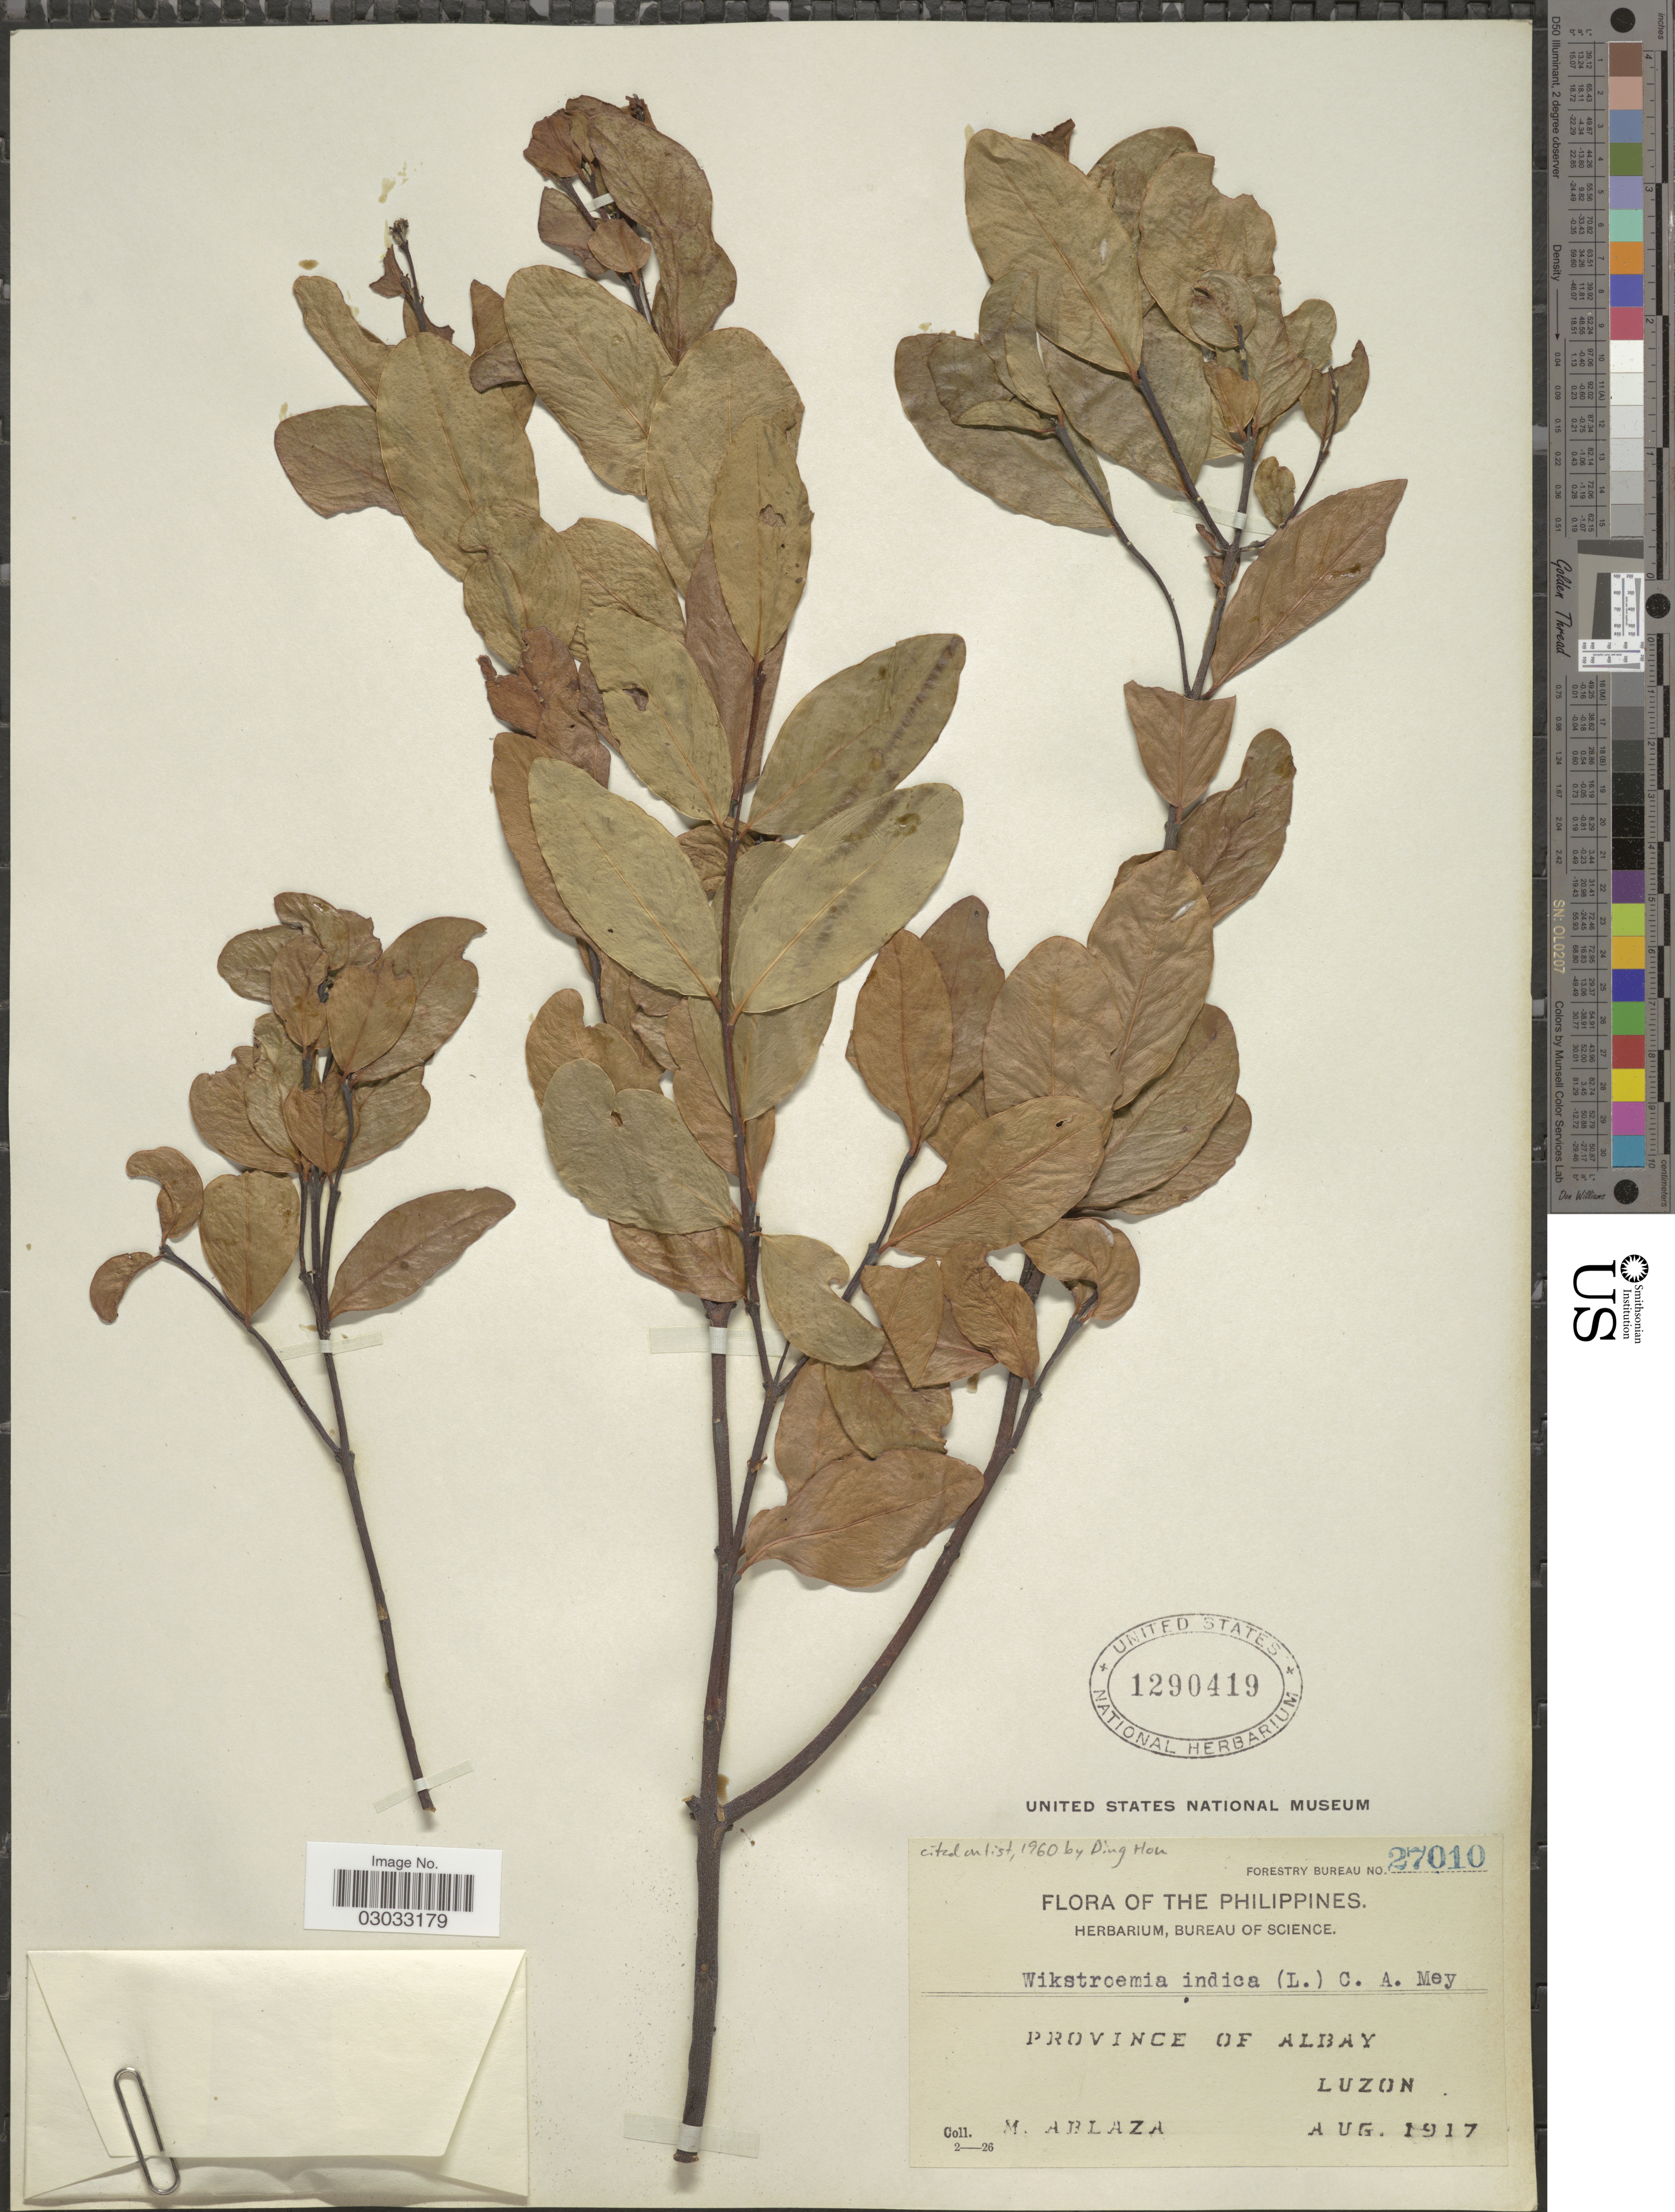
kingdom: Plantae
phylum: Tracheophyta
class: Magnoliopsida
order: Malvales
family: Thymelaeaceae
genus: Wikstroemia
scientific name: Wikstroemia indica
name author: (L.) C.A. Mey.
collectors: M. Ablaza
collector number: Forestry Bureau 27010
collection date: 1917-08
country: Philippines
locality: Province of Albay, Luzon.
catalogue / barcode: US 1290419